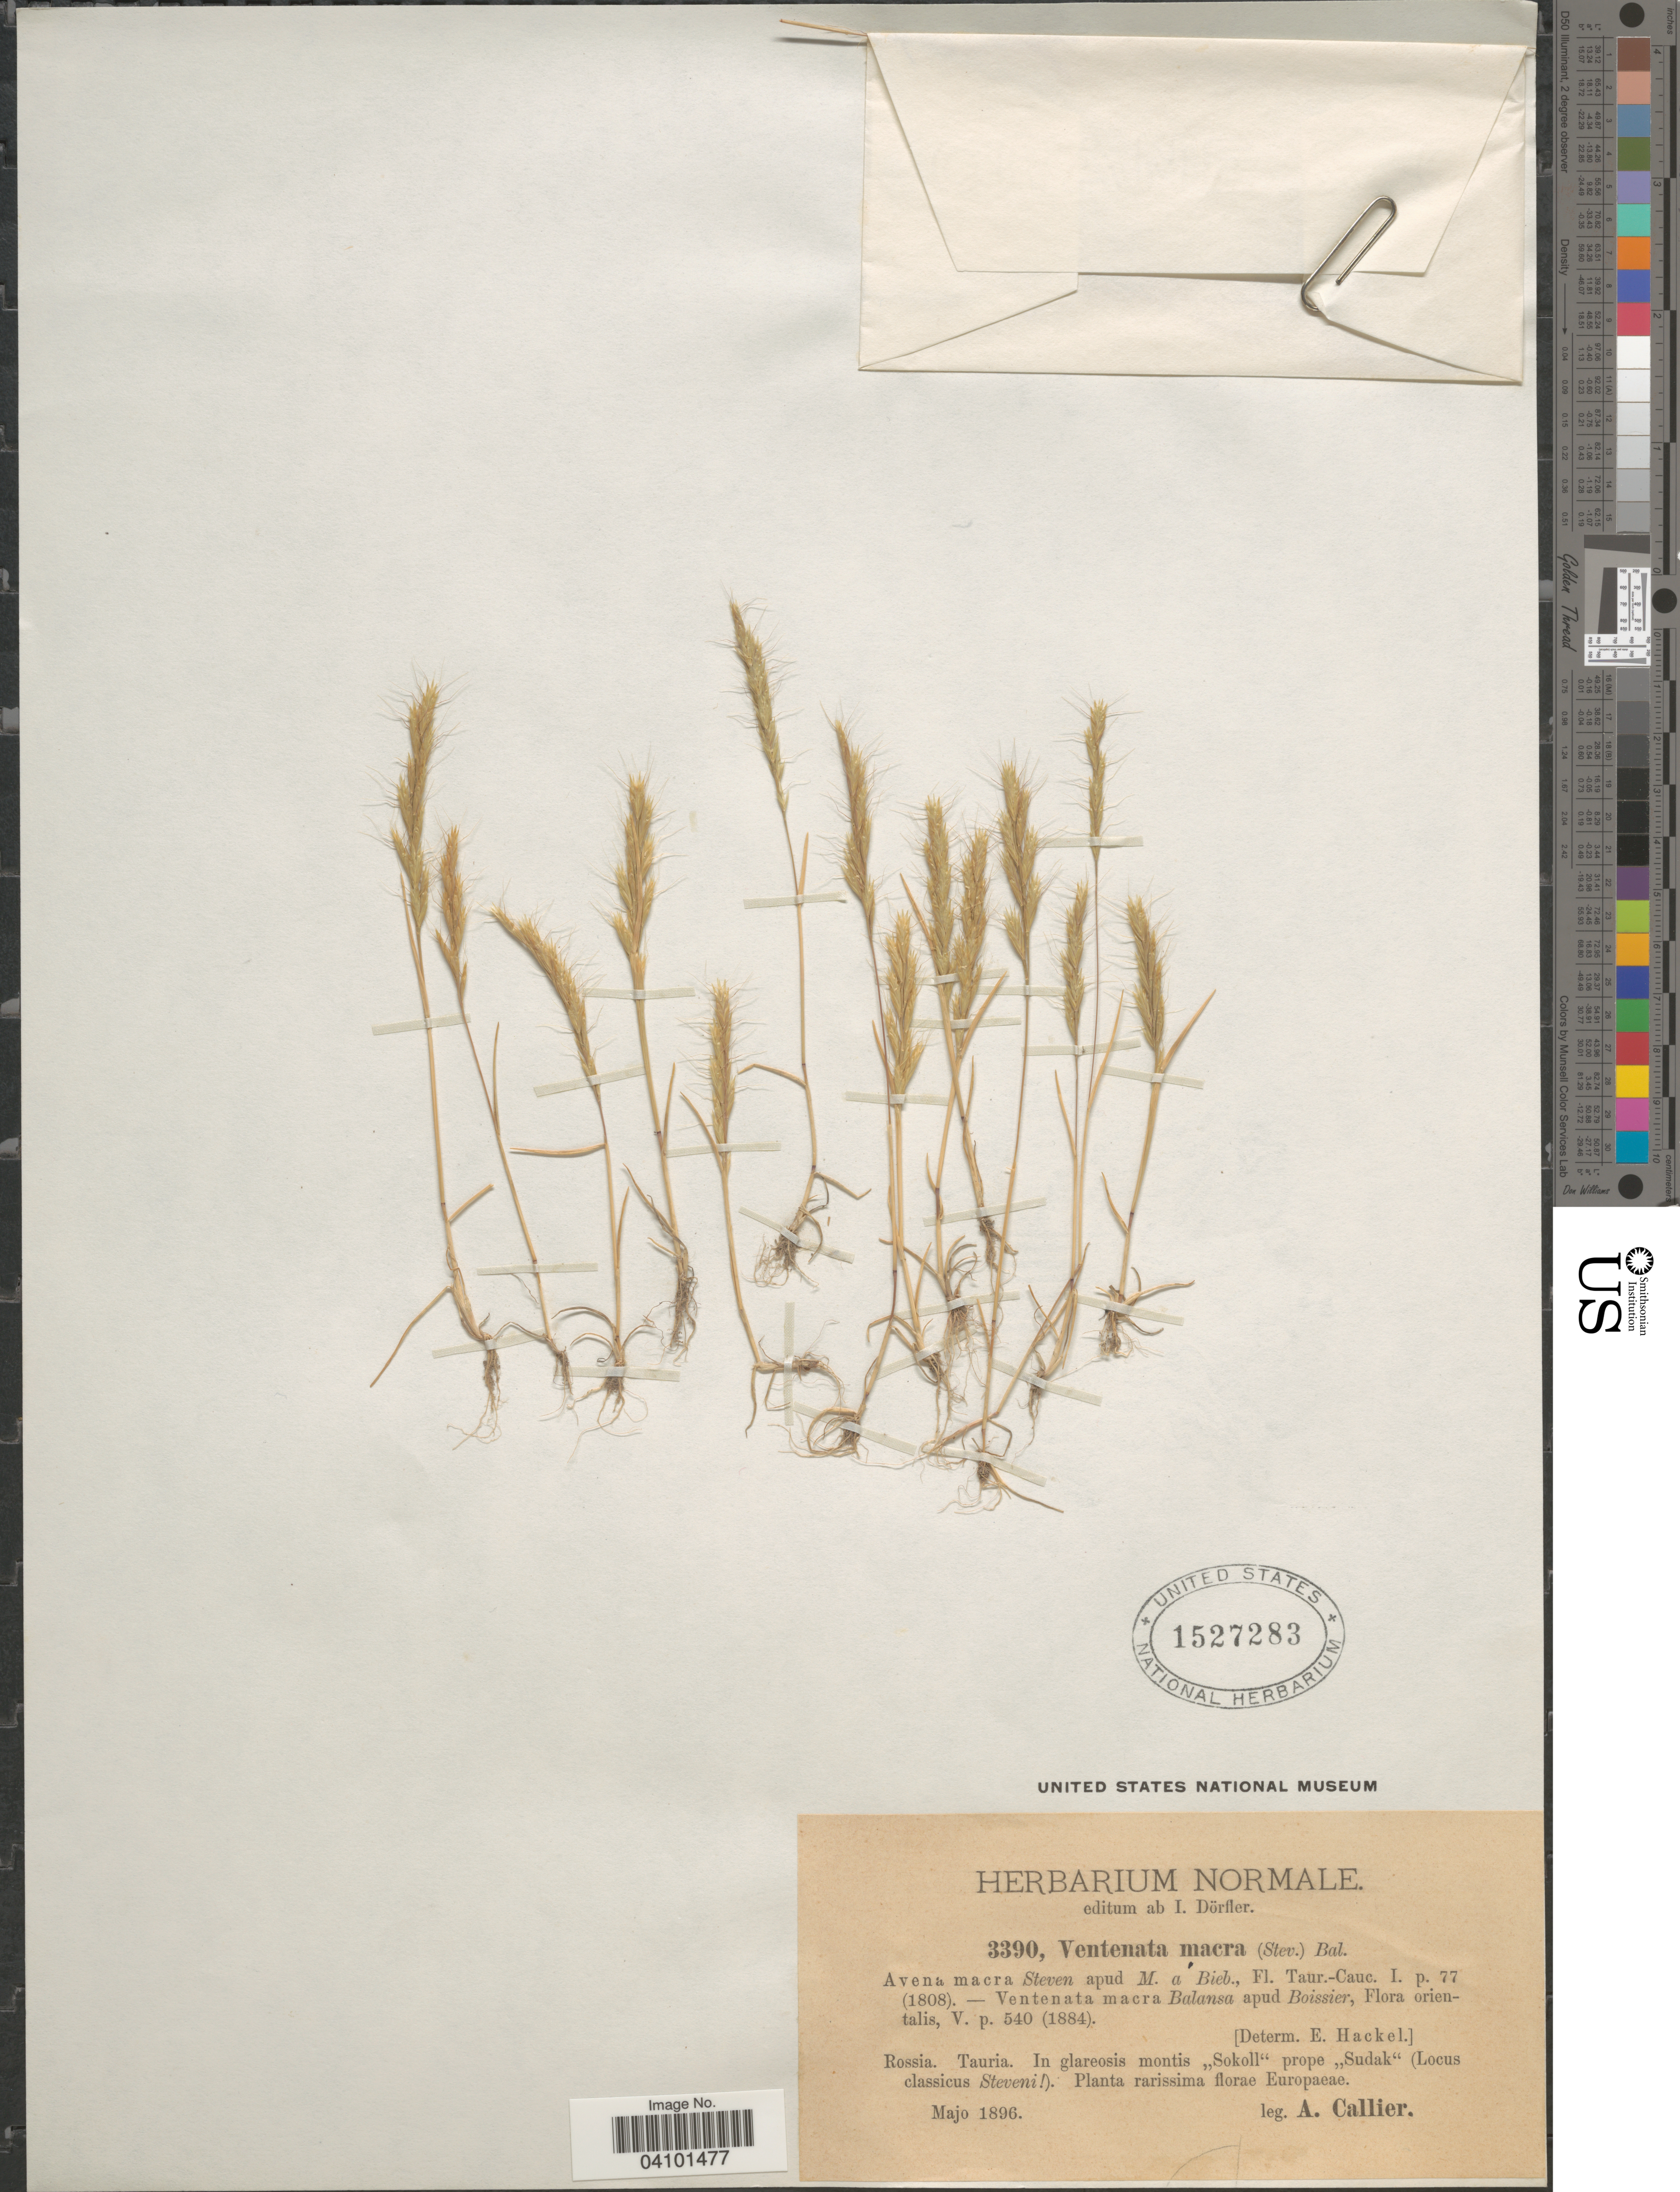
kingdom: Plantae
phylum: Tracheophyta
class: Liliopsida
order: Poales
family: Poaceae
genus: Gaudinopsis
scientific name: Gaudinopsis macra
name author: (Steven ex M. Bieb.) Eig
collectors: A. Callier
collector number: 3390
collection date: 1896-05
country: Ukraine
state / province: Crimea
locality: Rossia. Tauria. In glareosis montis "Sokoll" prope "Sudak" (Locus classicus Steveni).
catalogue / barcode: US 1527283